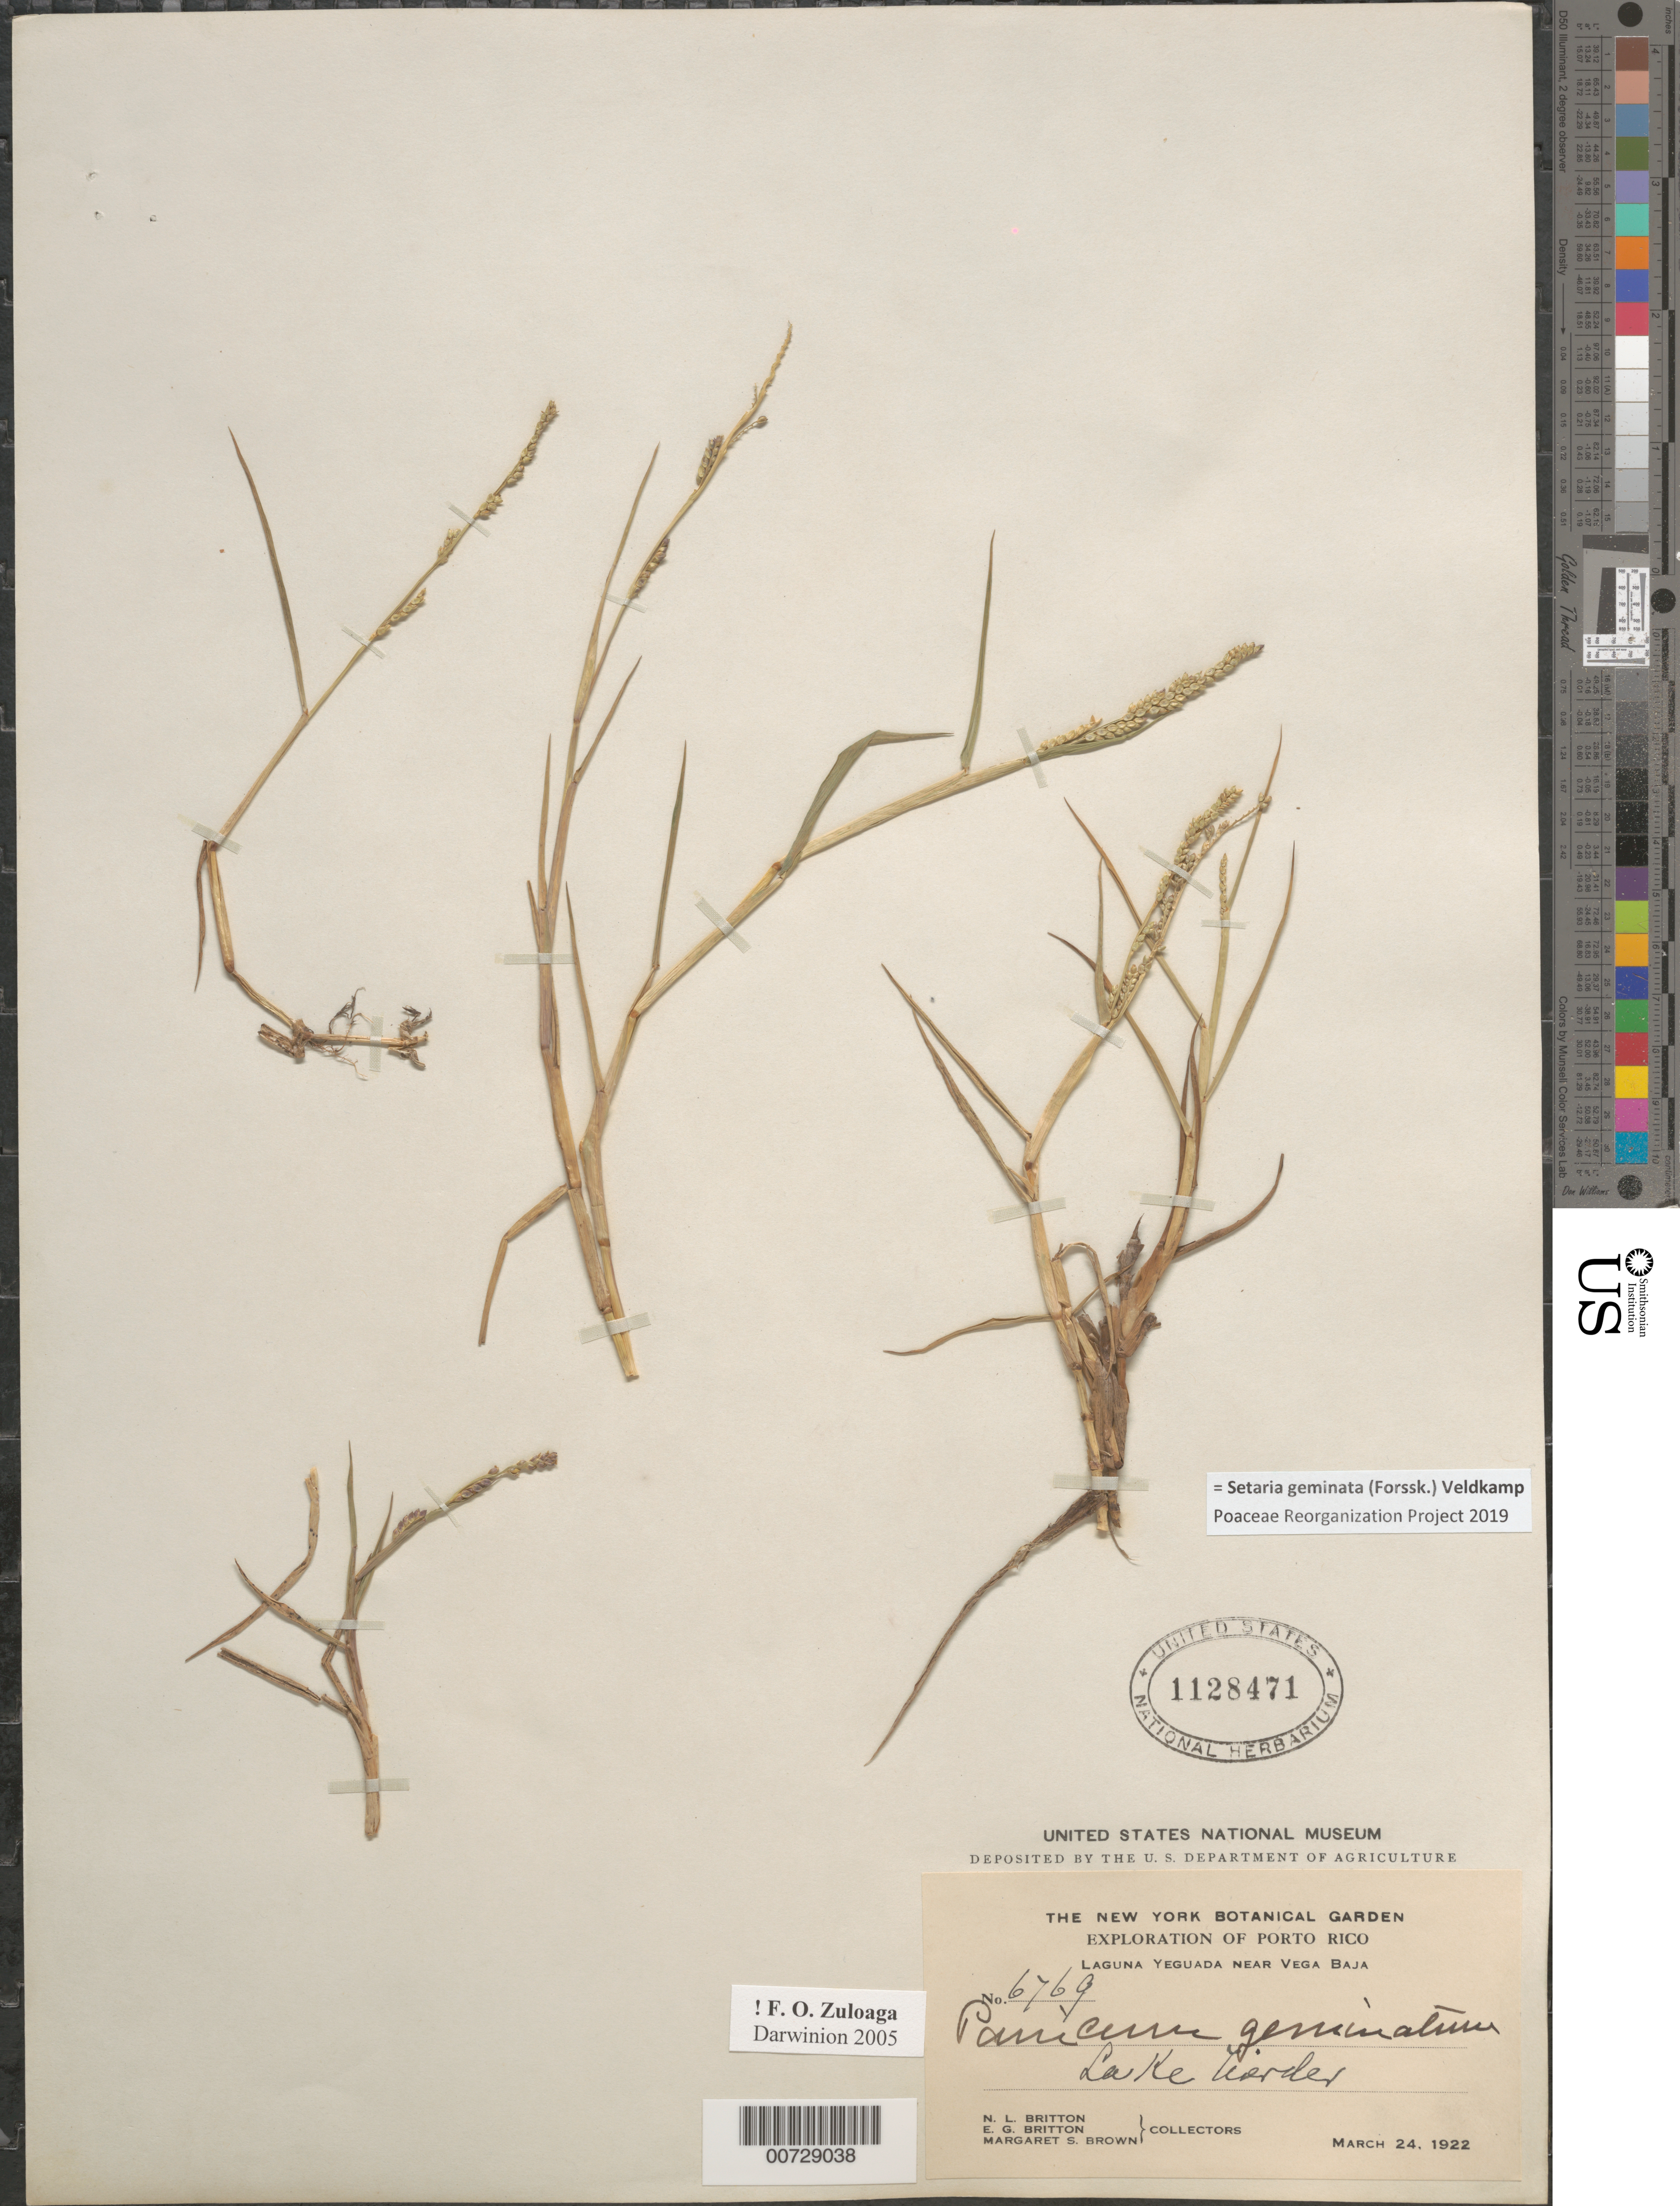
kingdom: Plantae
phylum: Tracheophyta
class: Liliopsida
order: Poales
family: Poaceae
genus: Paspalidium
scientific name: Paspalidium geminatum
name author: (Forssk.) Stapf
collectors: N. Britton, E. G. Britton & M. S. Brown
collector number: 6769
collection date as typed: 24 Mar 1922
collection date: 1922-03-24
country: Puerto Rico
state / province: Vega Baja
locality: Laguna Yeguada near Vega Baja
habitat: Lake border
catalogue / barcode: US 1128471